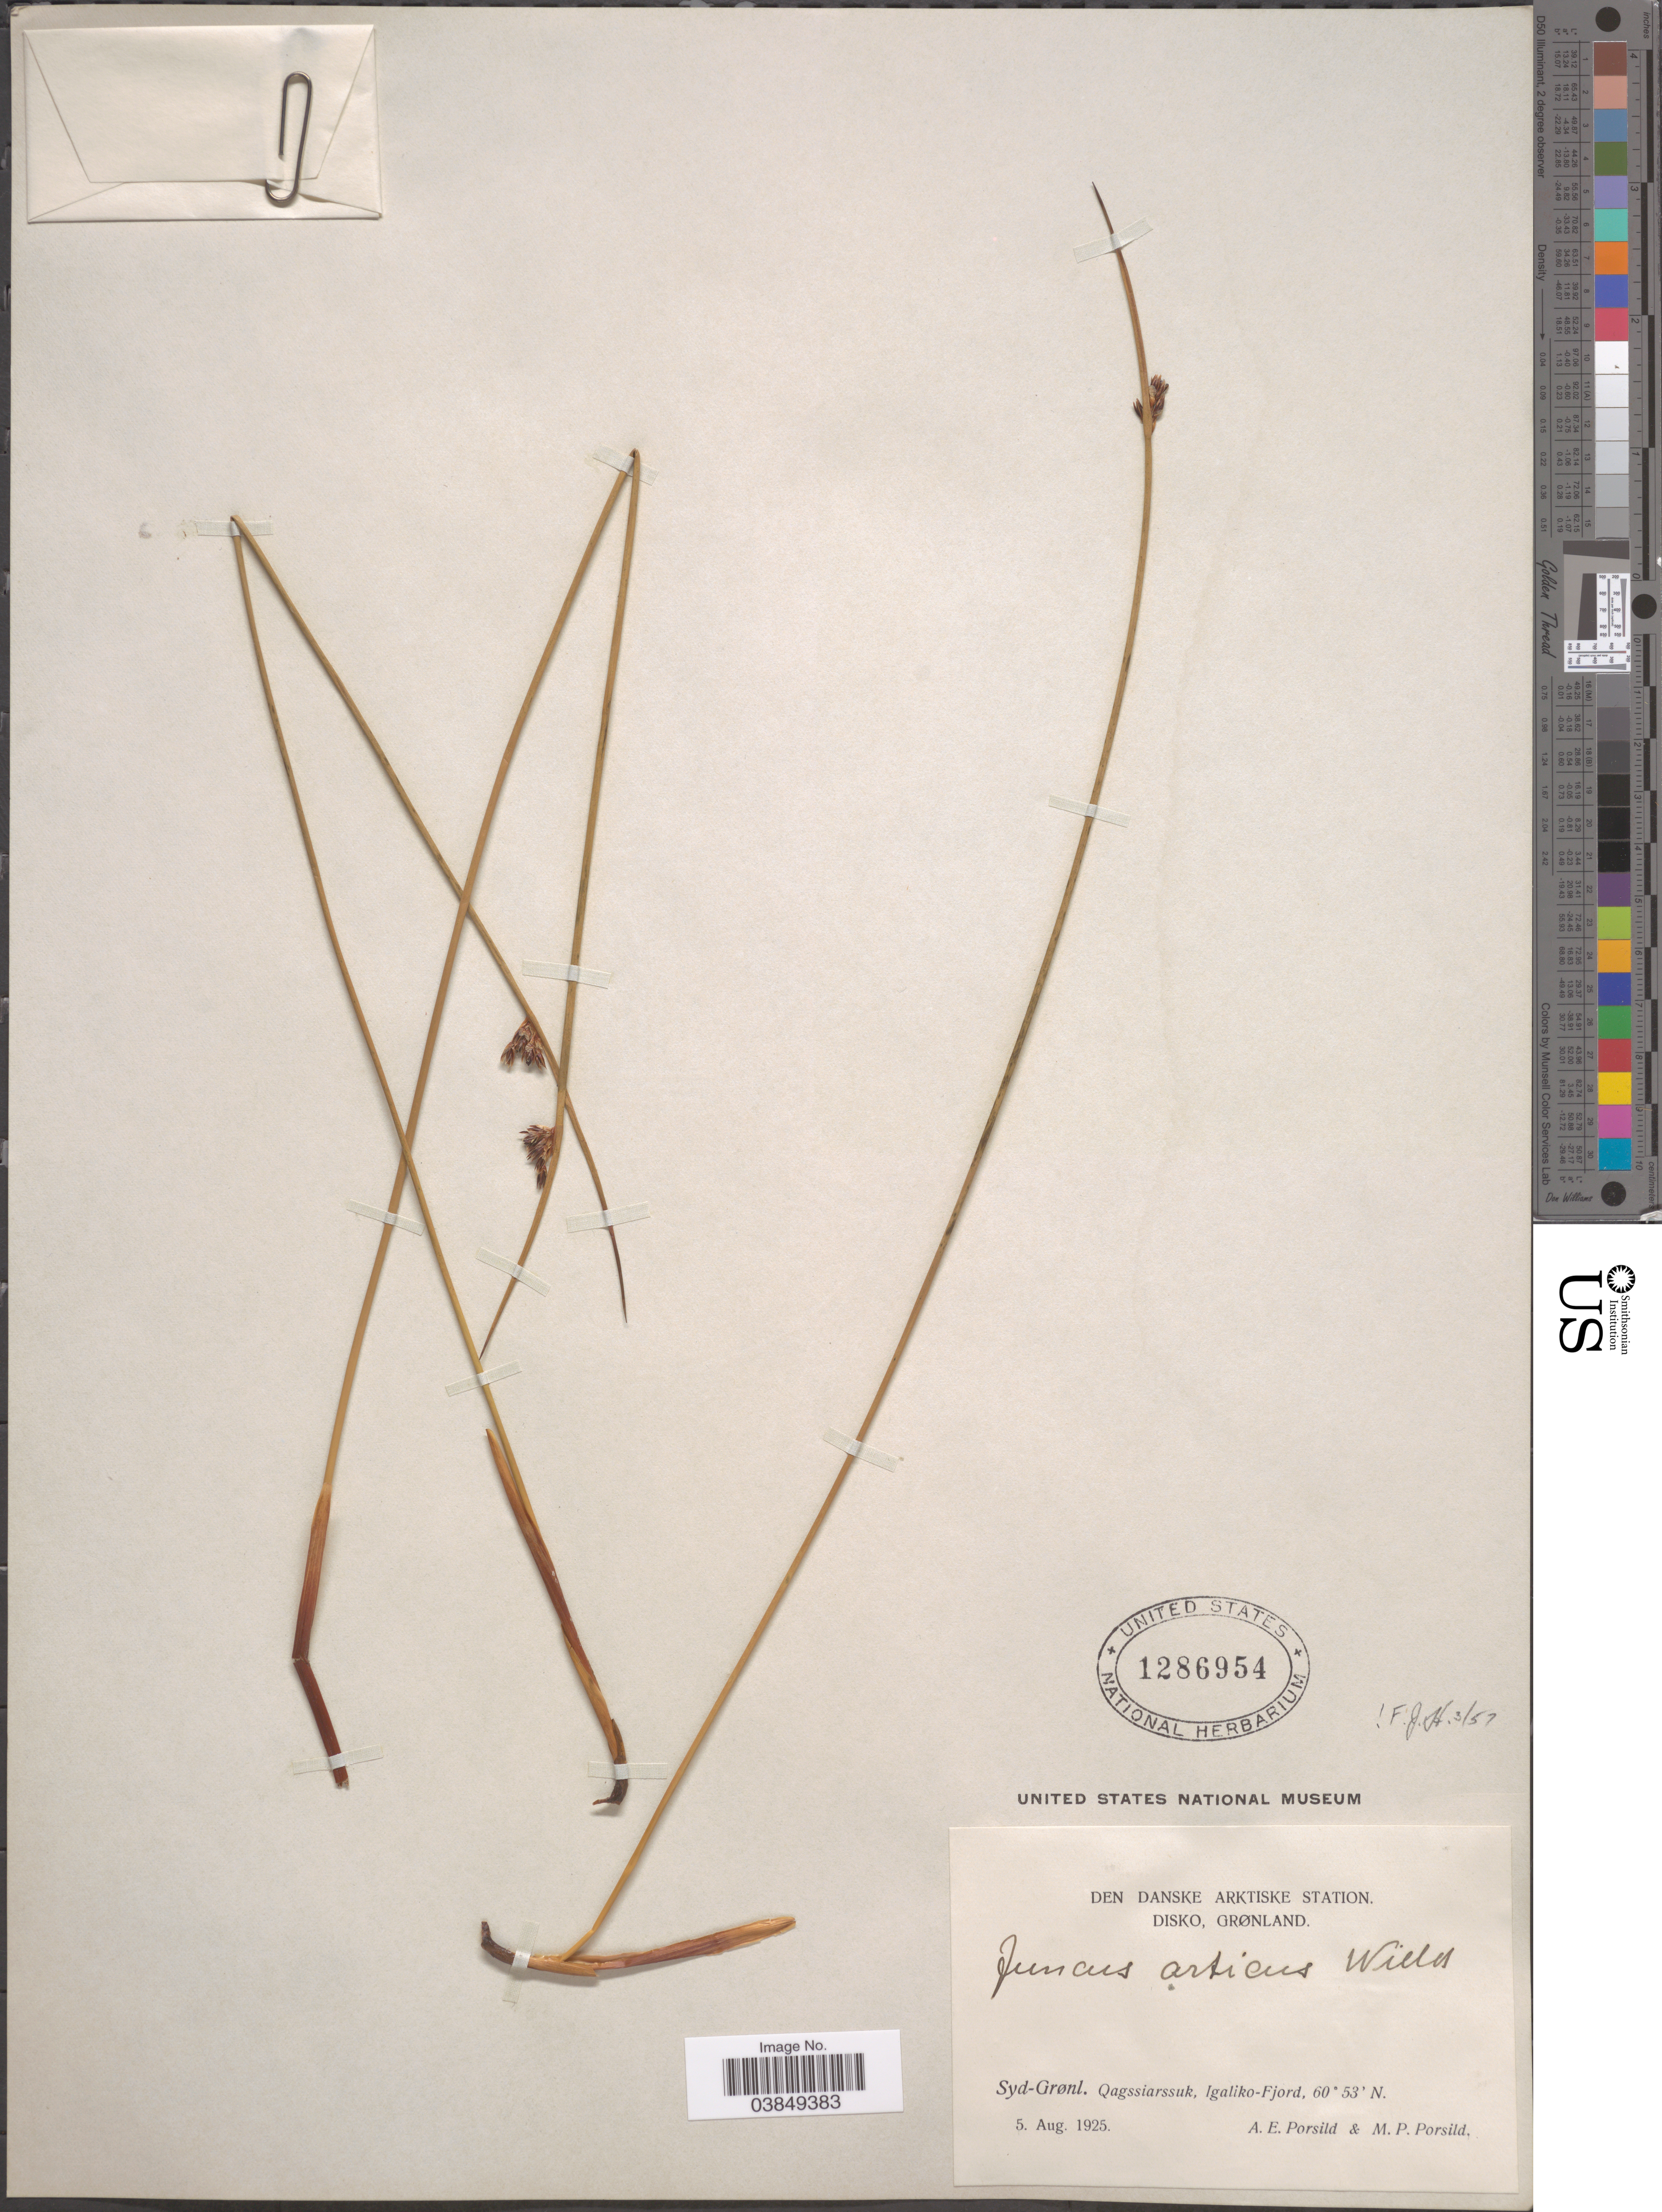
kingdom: Plantae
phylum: Tracheophyta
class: Liliopsida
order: Poales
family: Juncaceae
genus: Juncus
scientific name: Juncus arcticus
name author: Willd.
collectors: A. E. Porsild & M. P. Porsild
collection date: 1925-08-05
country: Greenland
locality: Den Danske Arktiske Station. Disko, Grønland. Syd-Grønl. Qagssiarssuk, Igaliko-Fjord.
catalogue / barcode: US 1286954